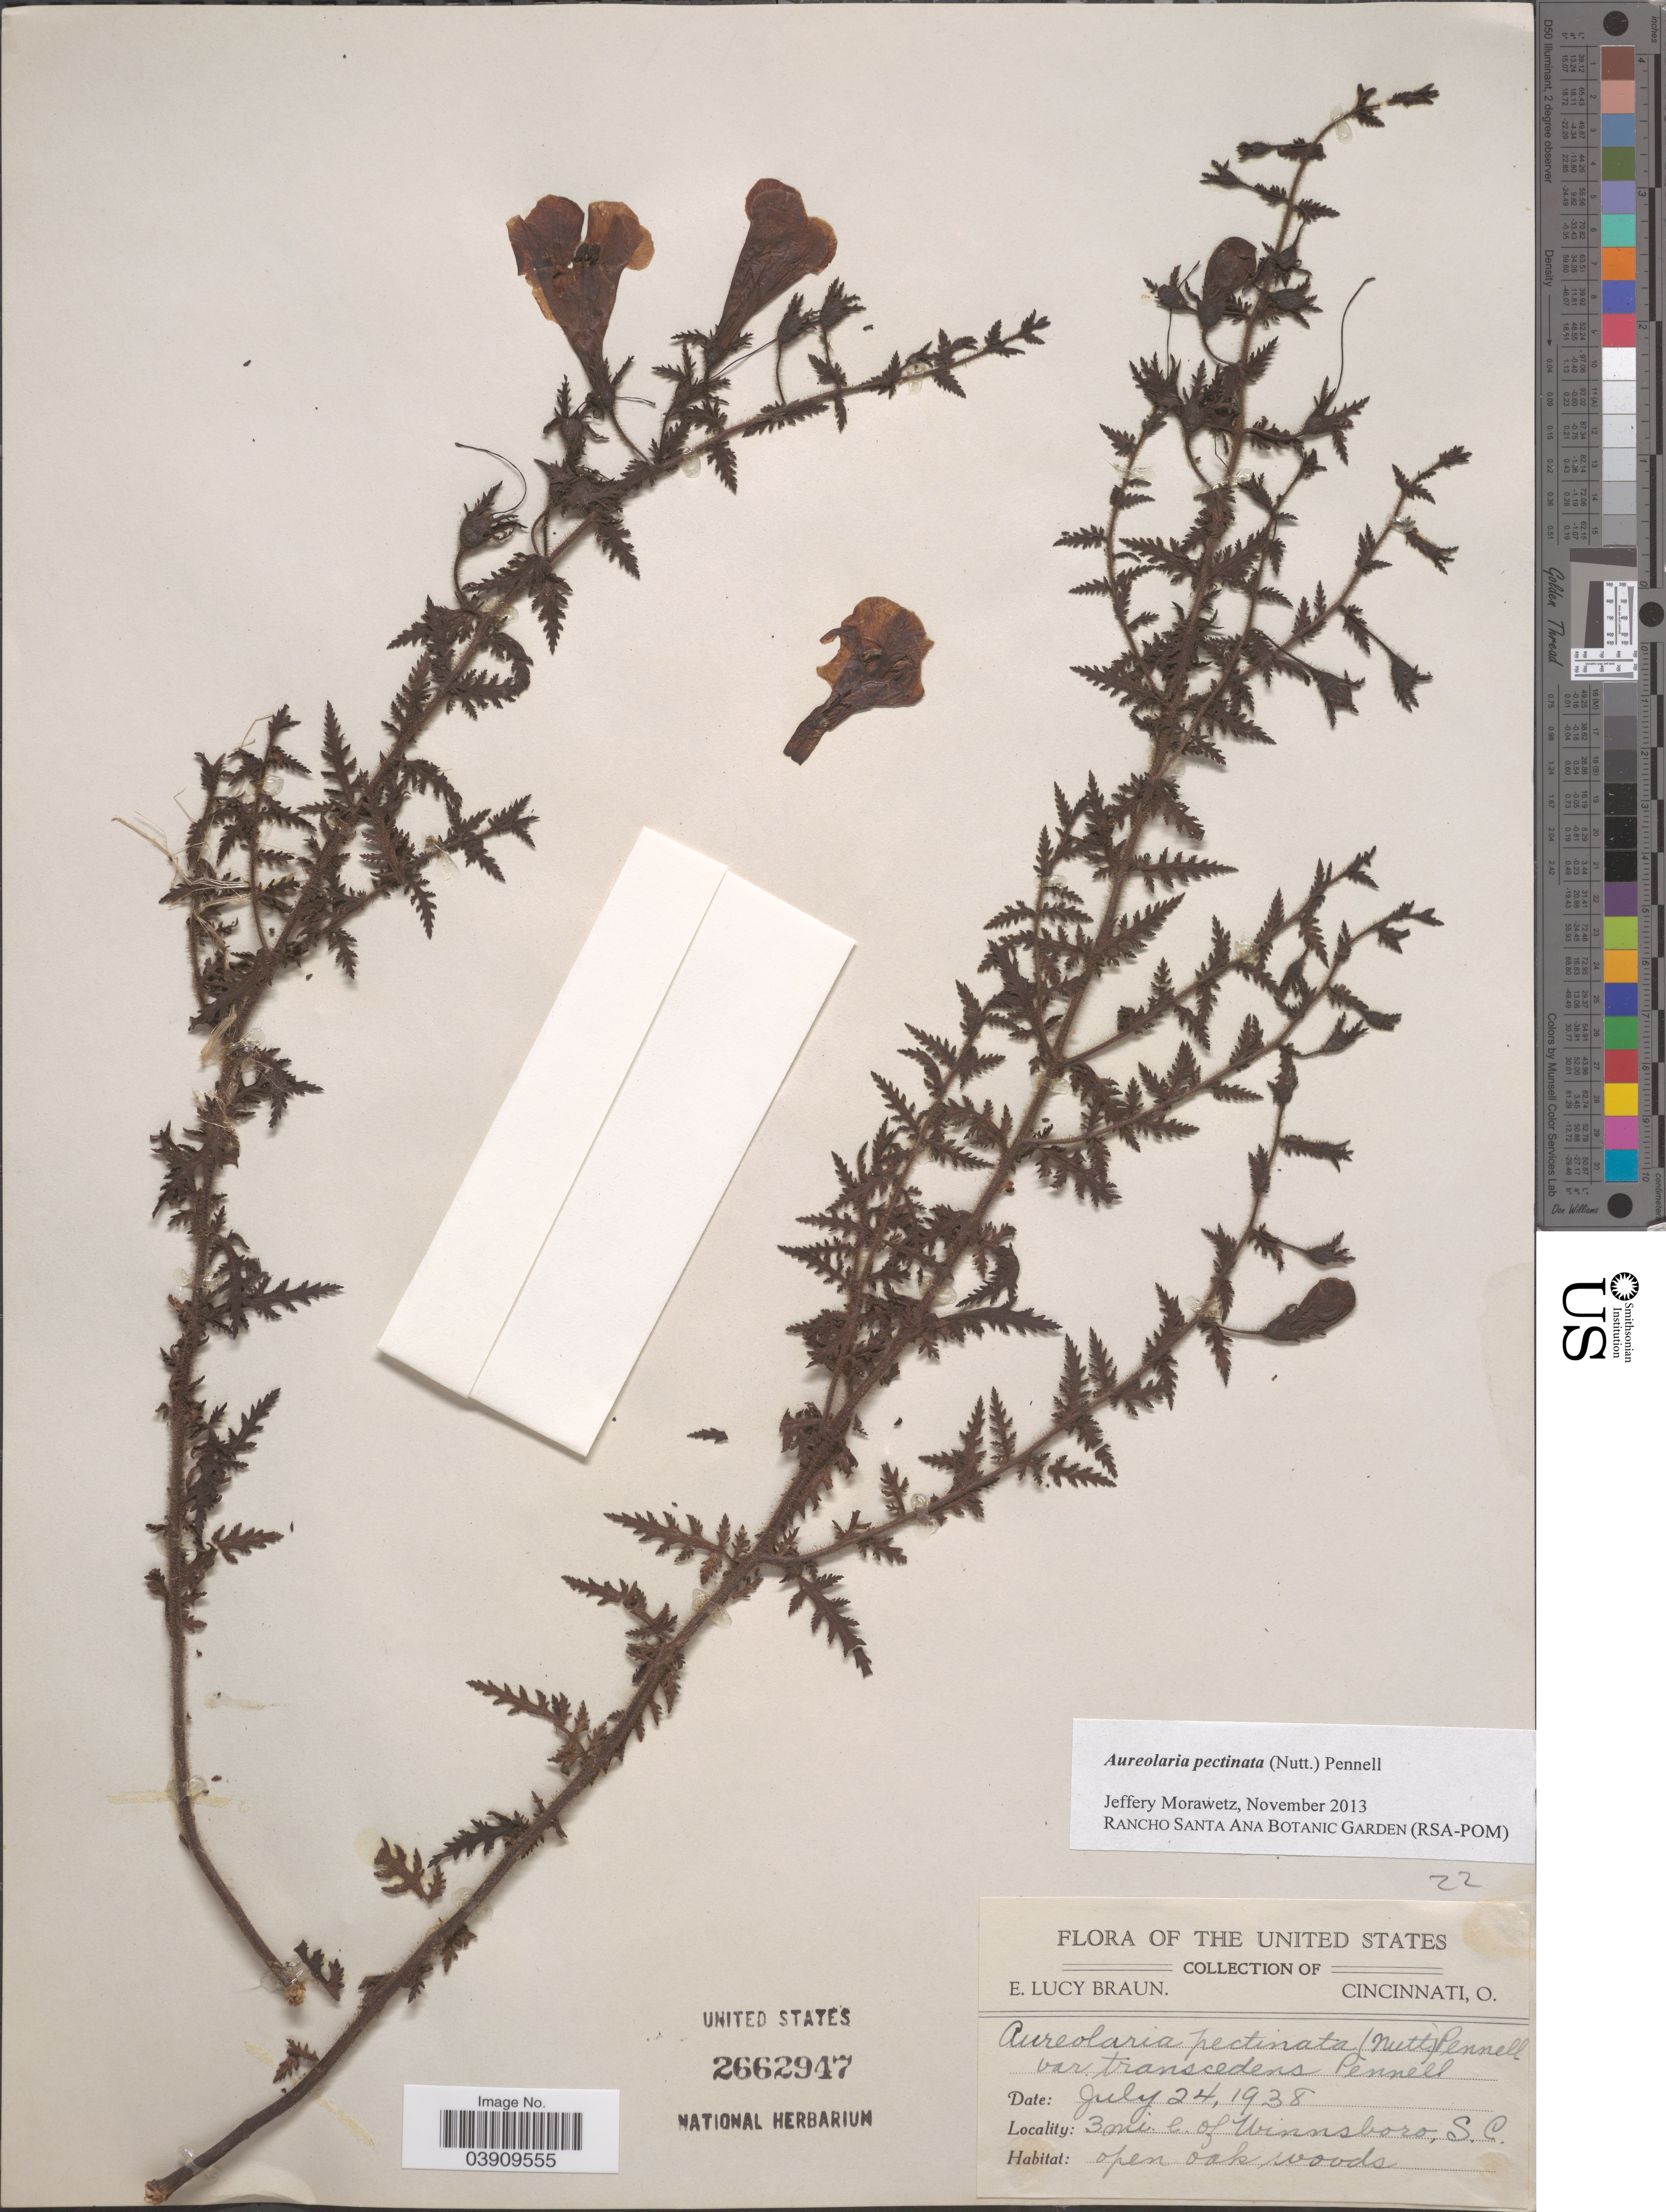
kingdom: Plantae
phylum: Tracheophyta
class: Magnoliopsida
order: Lamiales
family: Orobanchaceae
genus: Aureolaria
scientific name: Aureolaria pectinata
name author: (Nutt.) Pennell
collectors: E. L. Braun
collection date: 1938-07-24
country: United States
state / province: South Carolina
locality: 3 mi. e. of Winnsboro.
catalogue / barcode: US 2662947